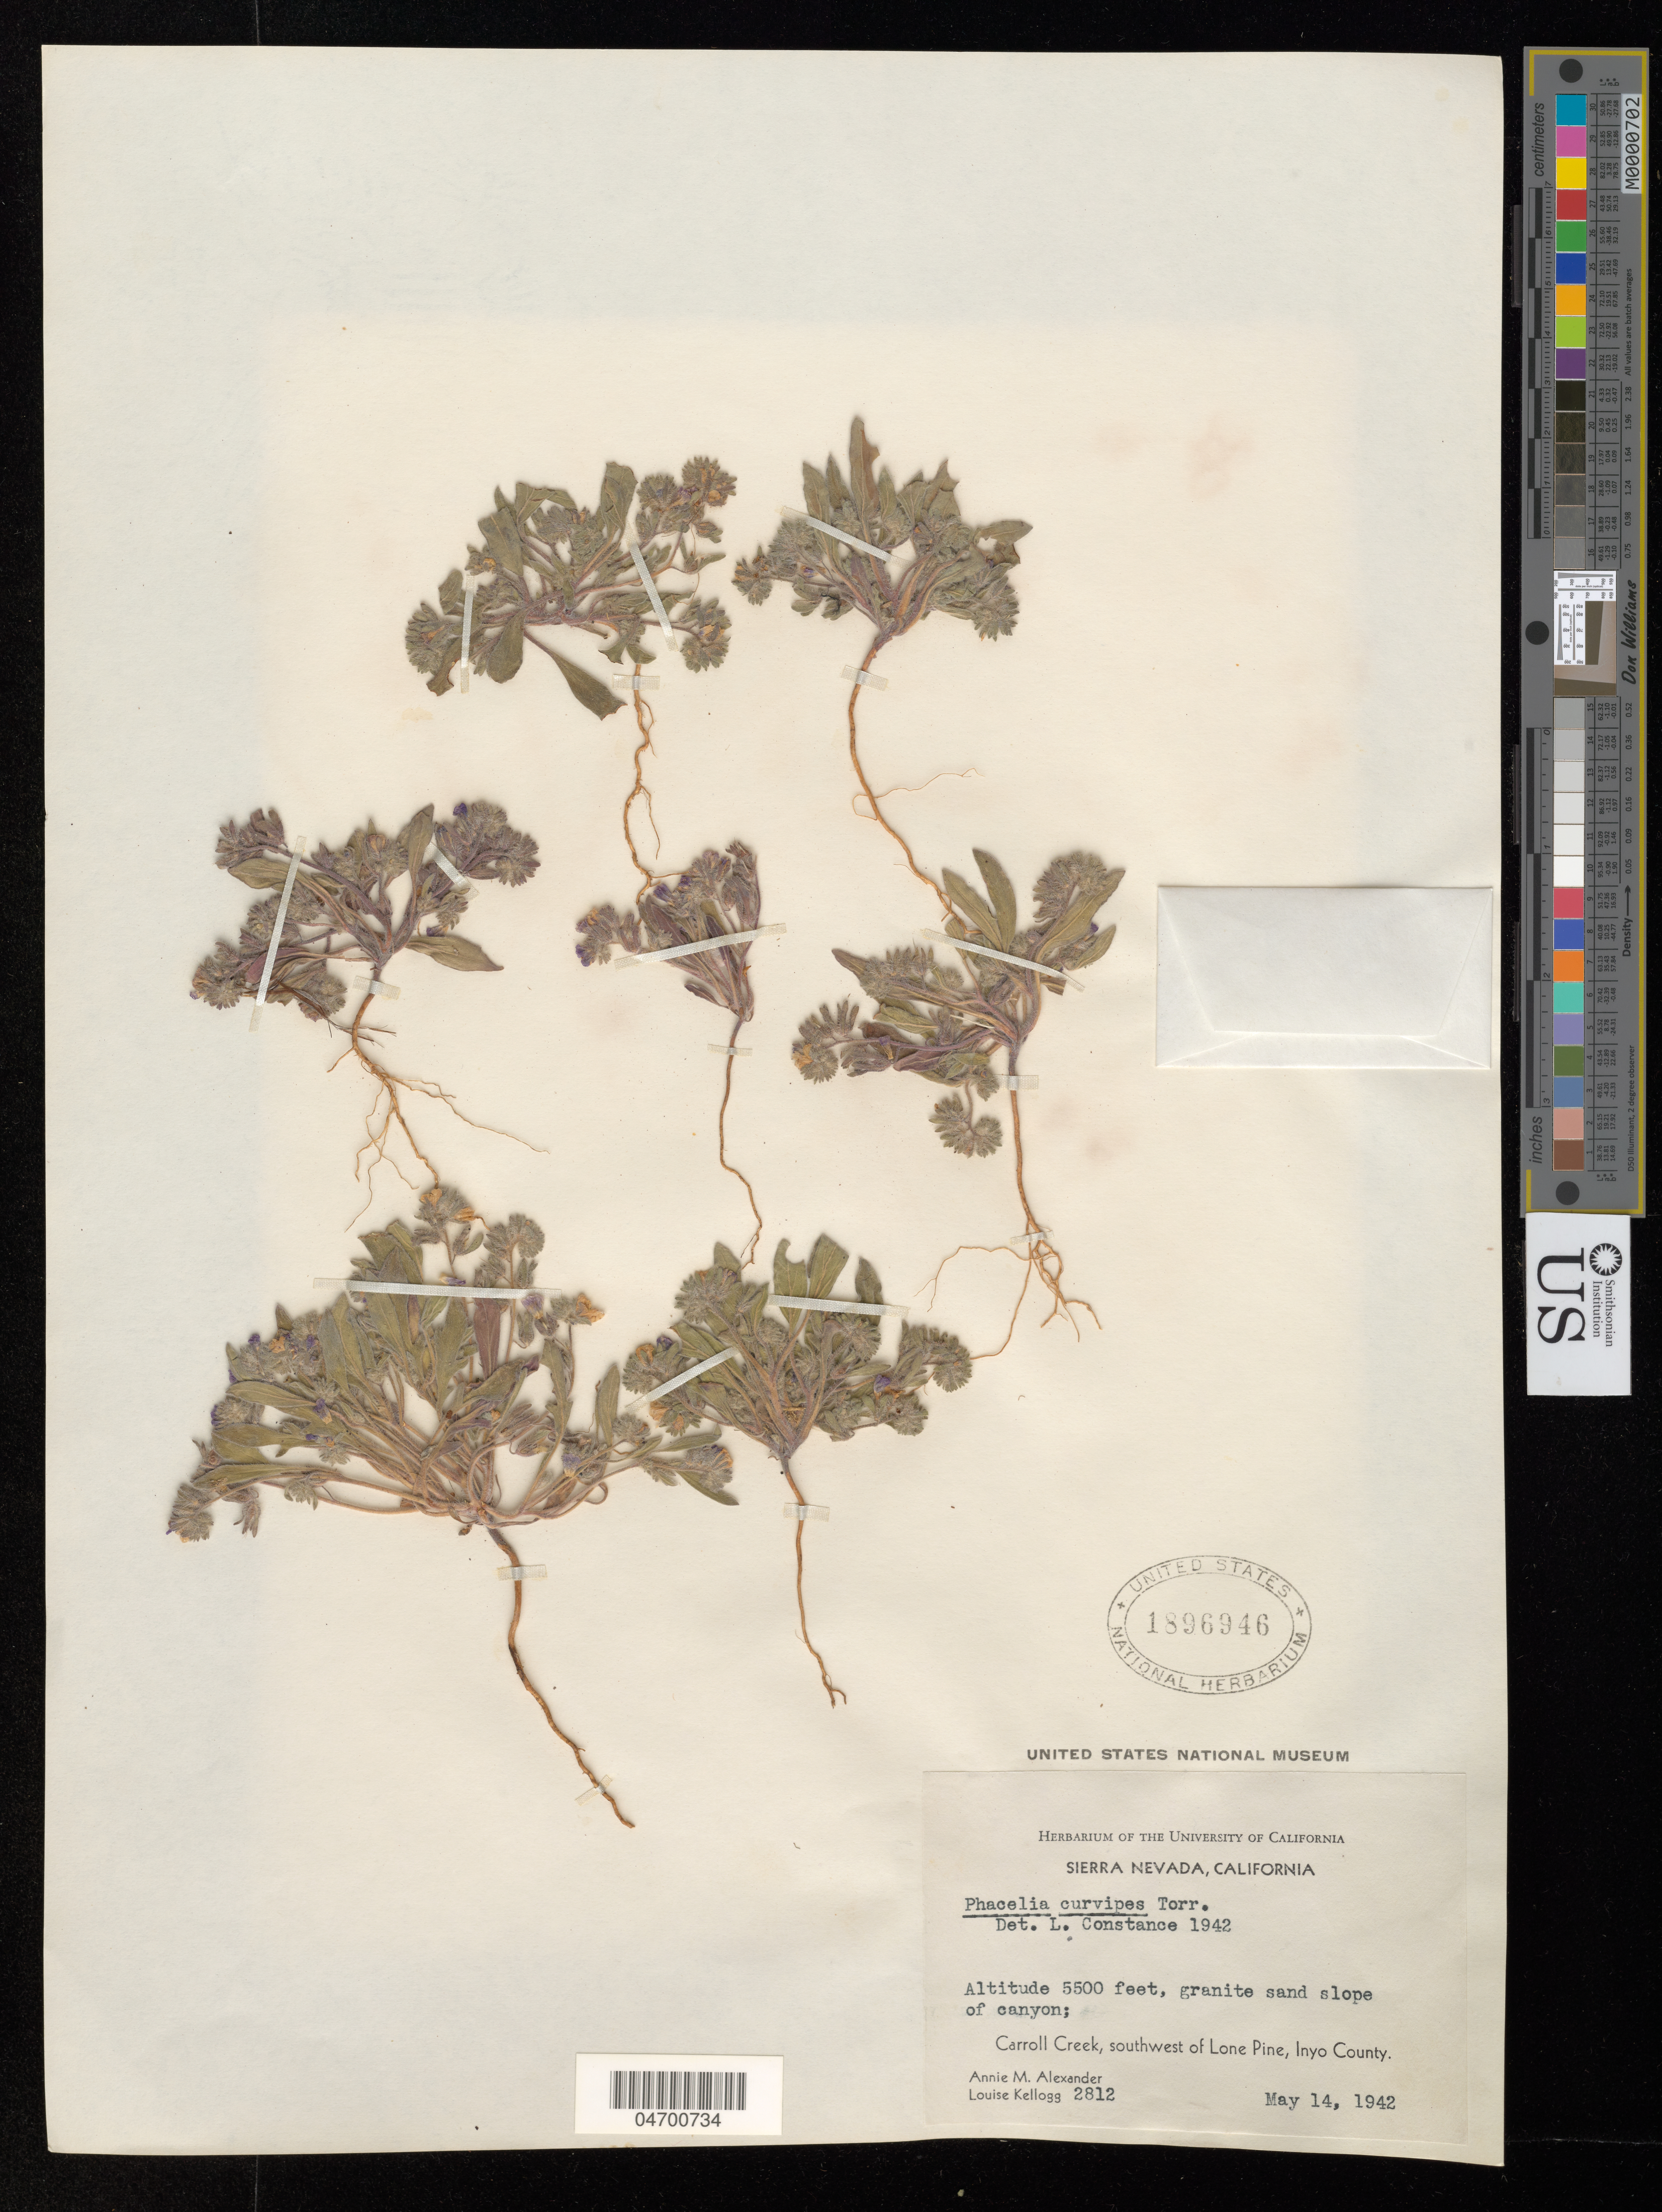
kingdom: Plantae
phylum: Tracheophyta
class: Magnoliopsida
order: Boraginales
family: Hydrophyllaceae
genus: Phacelia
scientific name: Phacelia curvipes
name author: Torr. in C. King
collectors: A. M. Alexander & L. Kellogg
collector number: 2812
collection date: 1942-05-14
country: United States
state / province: California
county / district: Inyo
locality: Sierra Nevada. Granite sand slope of canyon. Carroll Creek, southwest of Lone Pine, Inyo County.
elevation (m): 1676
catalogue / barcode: US 1896946